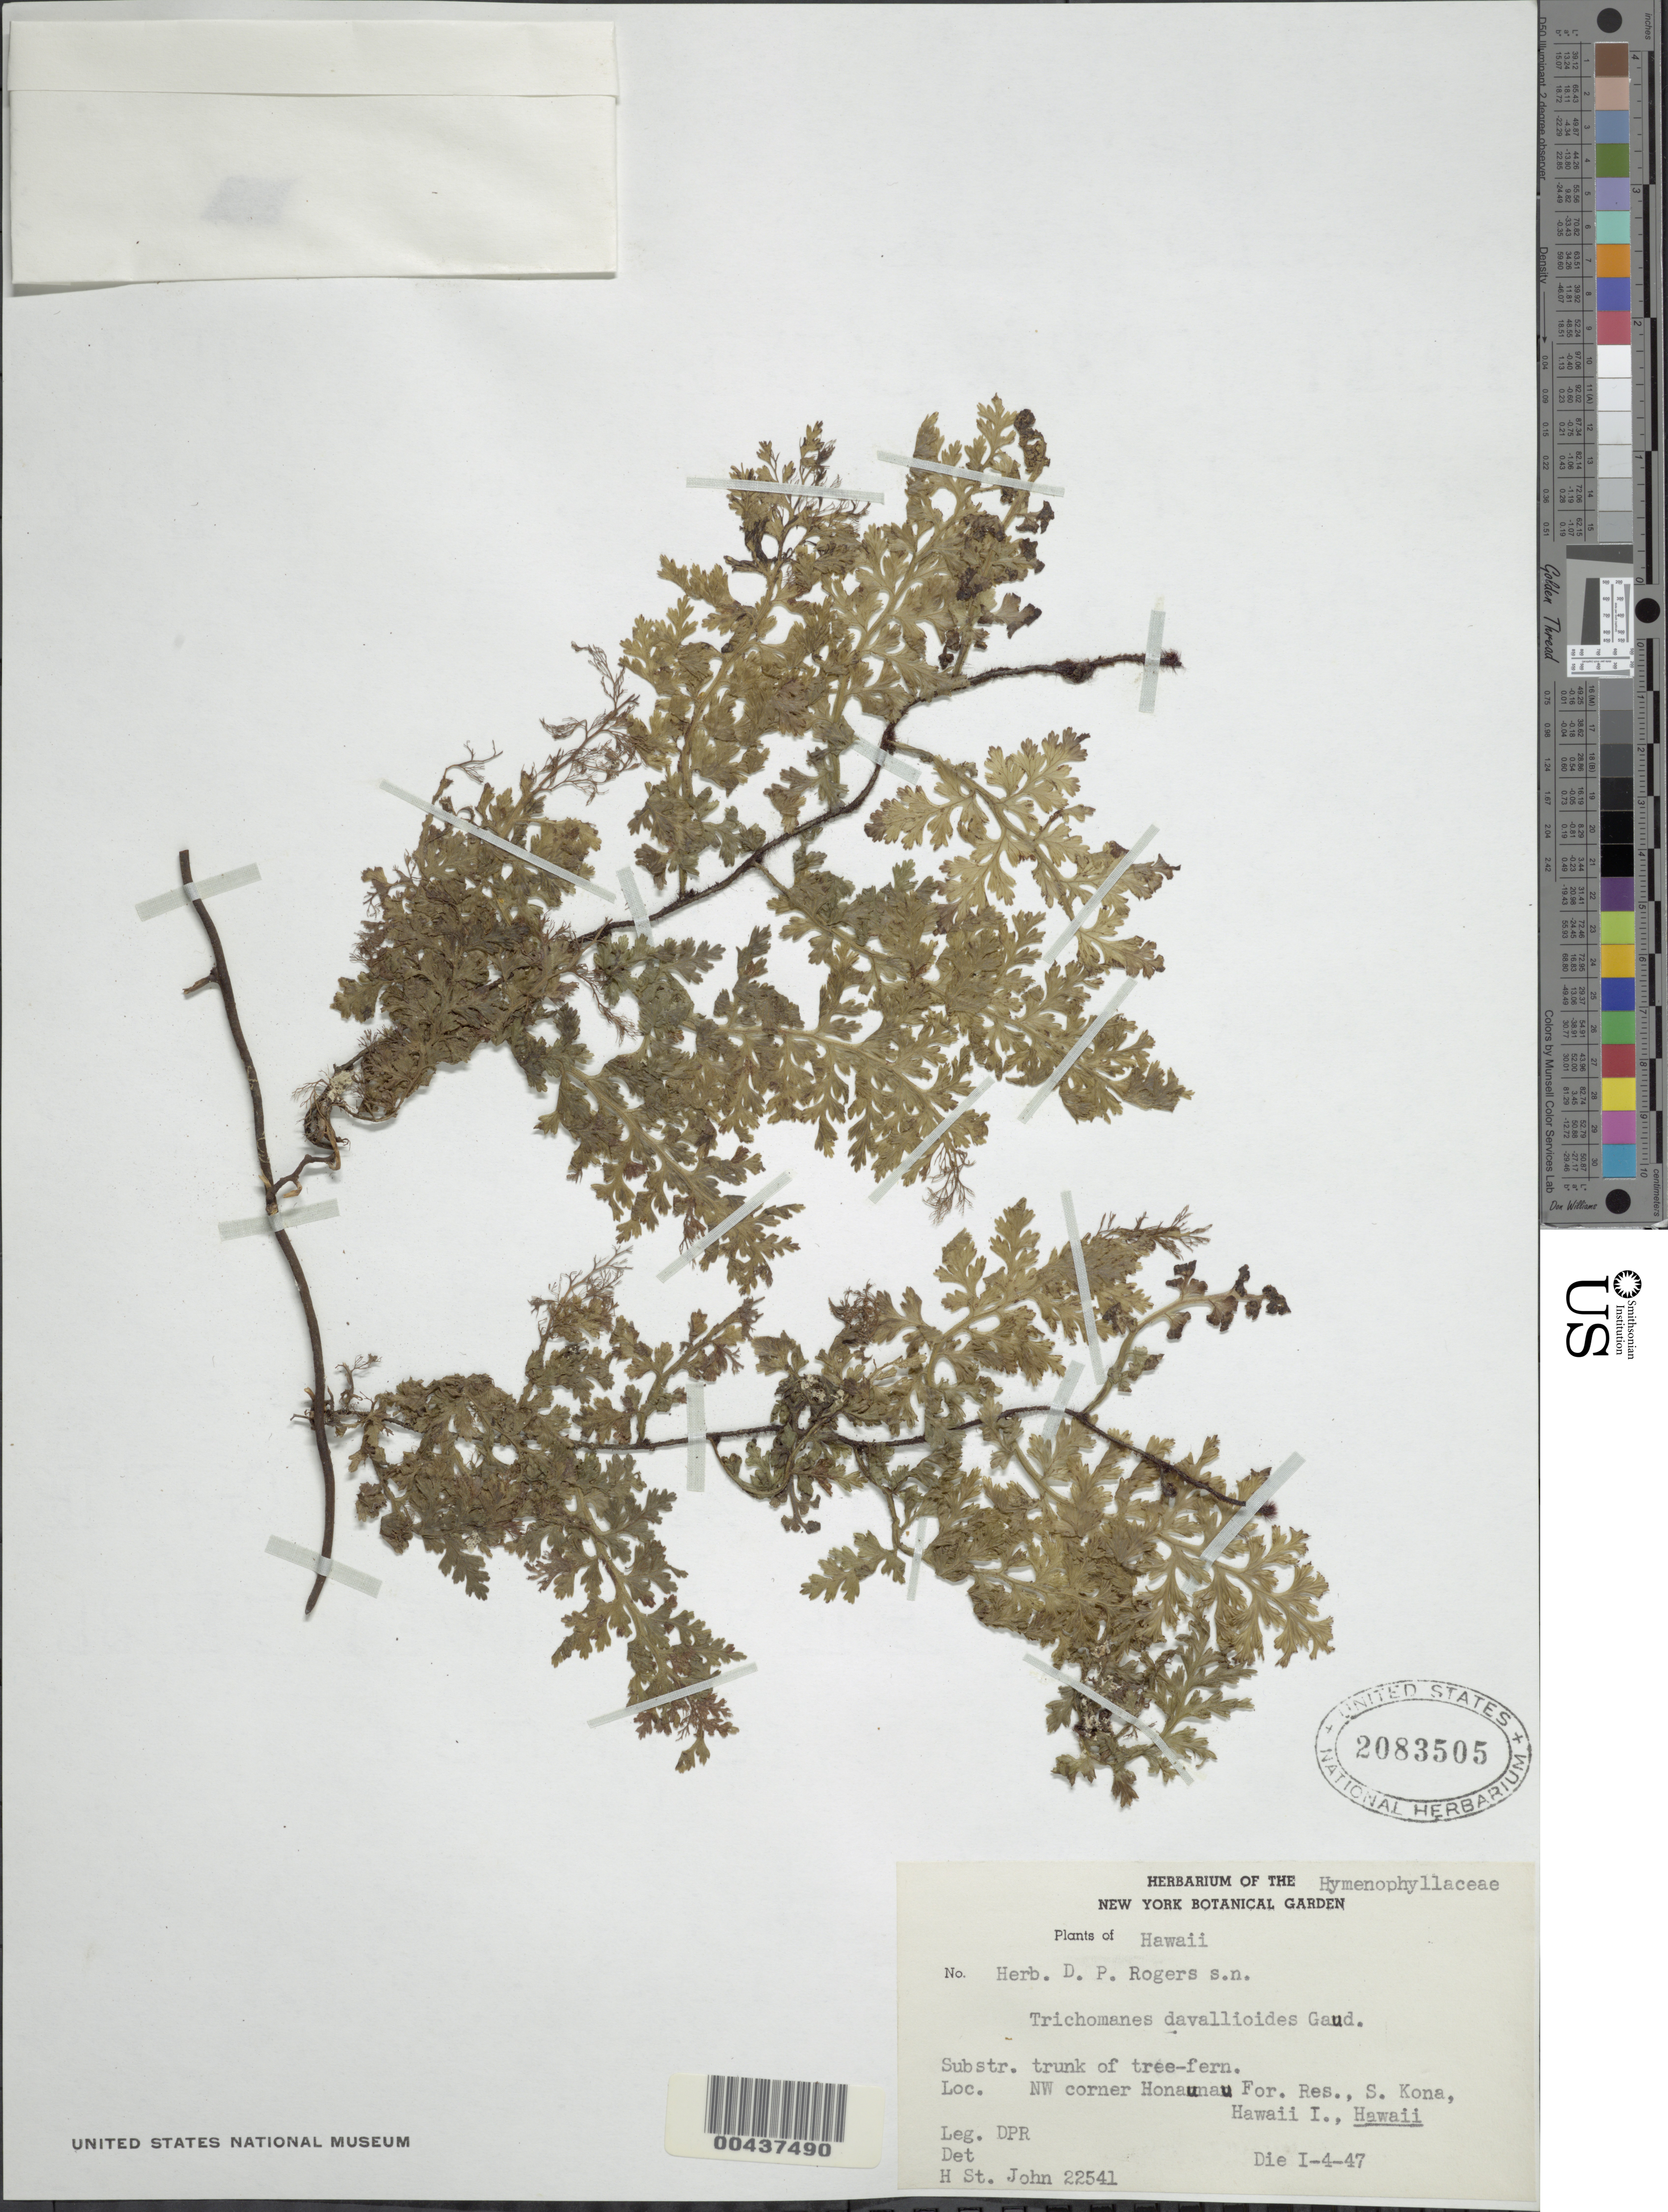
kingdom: Plantae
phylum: Tracheophyta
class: Polypodiopsida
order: Hymenophyllales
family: Hymenophyllaceae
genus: Vandenboschia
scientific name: Vandenboschia davallioides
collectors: D. Rogers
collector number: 22541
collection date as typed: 4 Jan 1947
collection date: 1947-01-04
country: United States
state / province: Hawaii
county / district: Hawaii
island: Hawaii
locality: NW corner Honaunau For. Res, S Kona, Hawaii I., Hawaii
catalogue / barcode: US 2083505